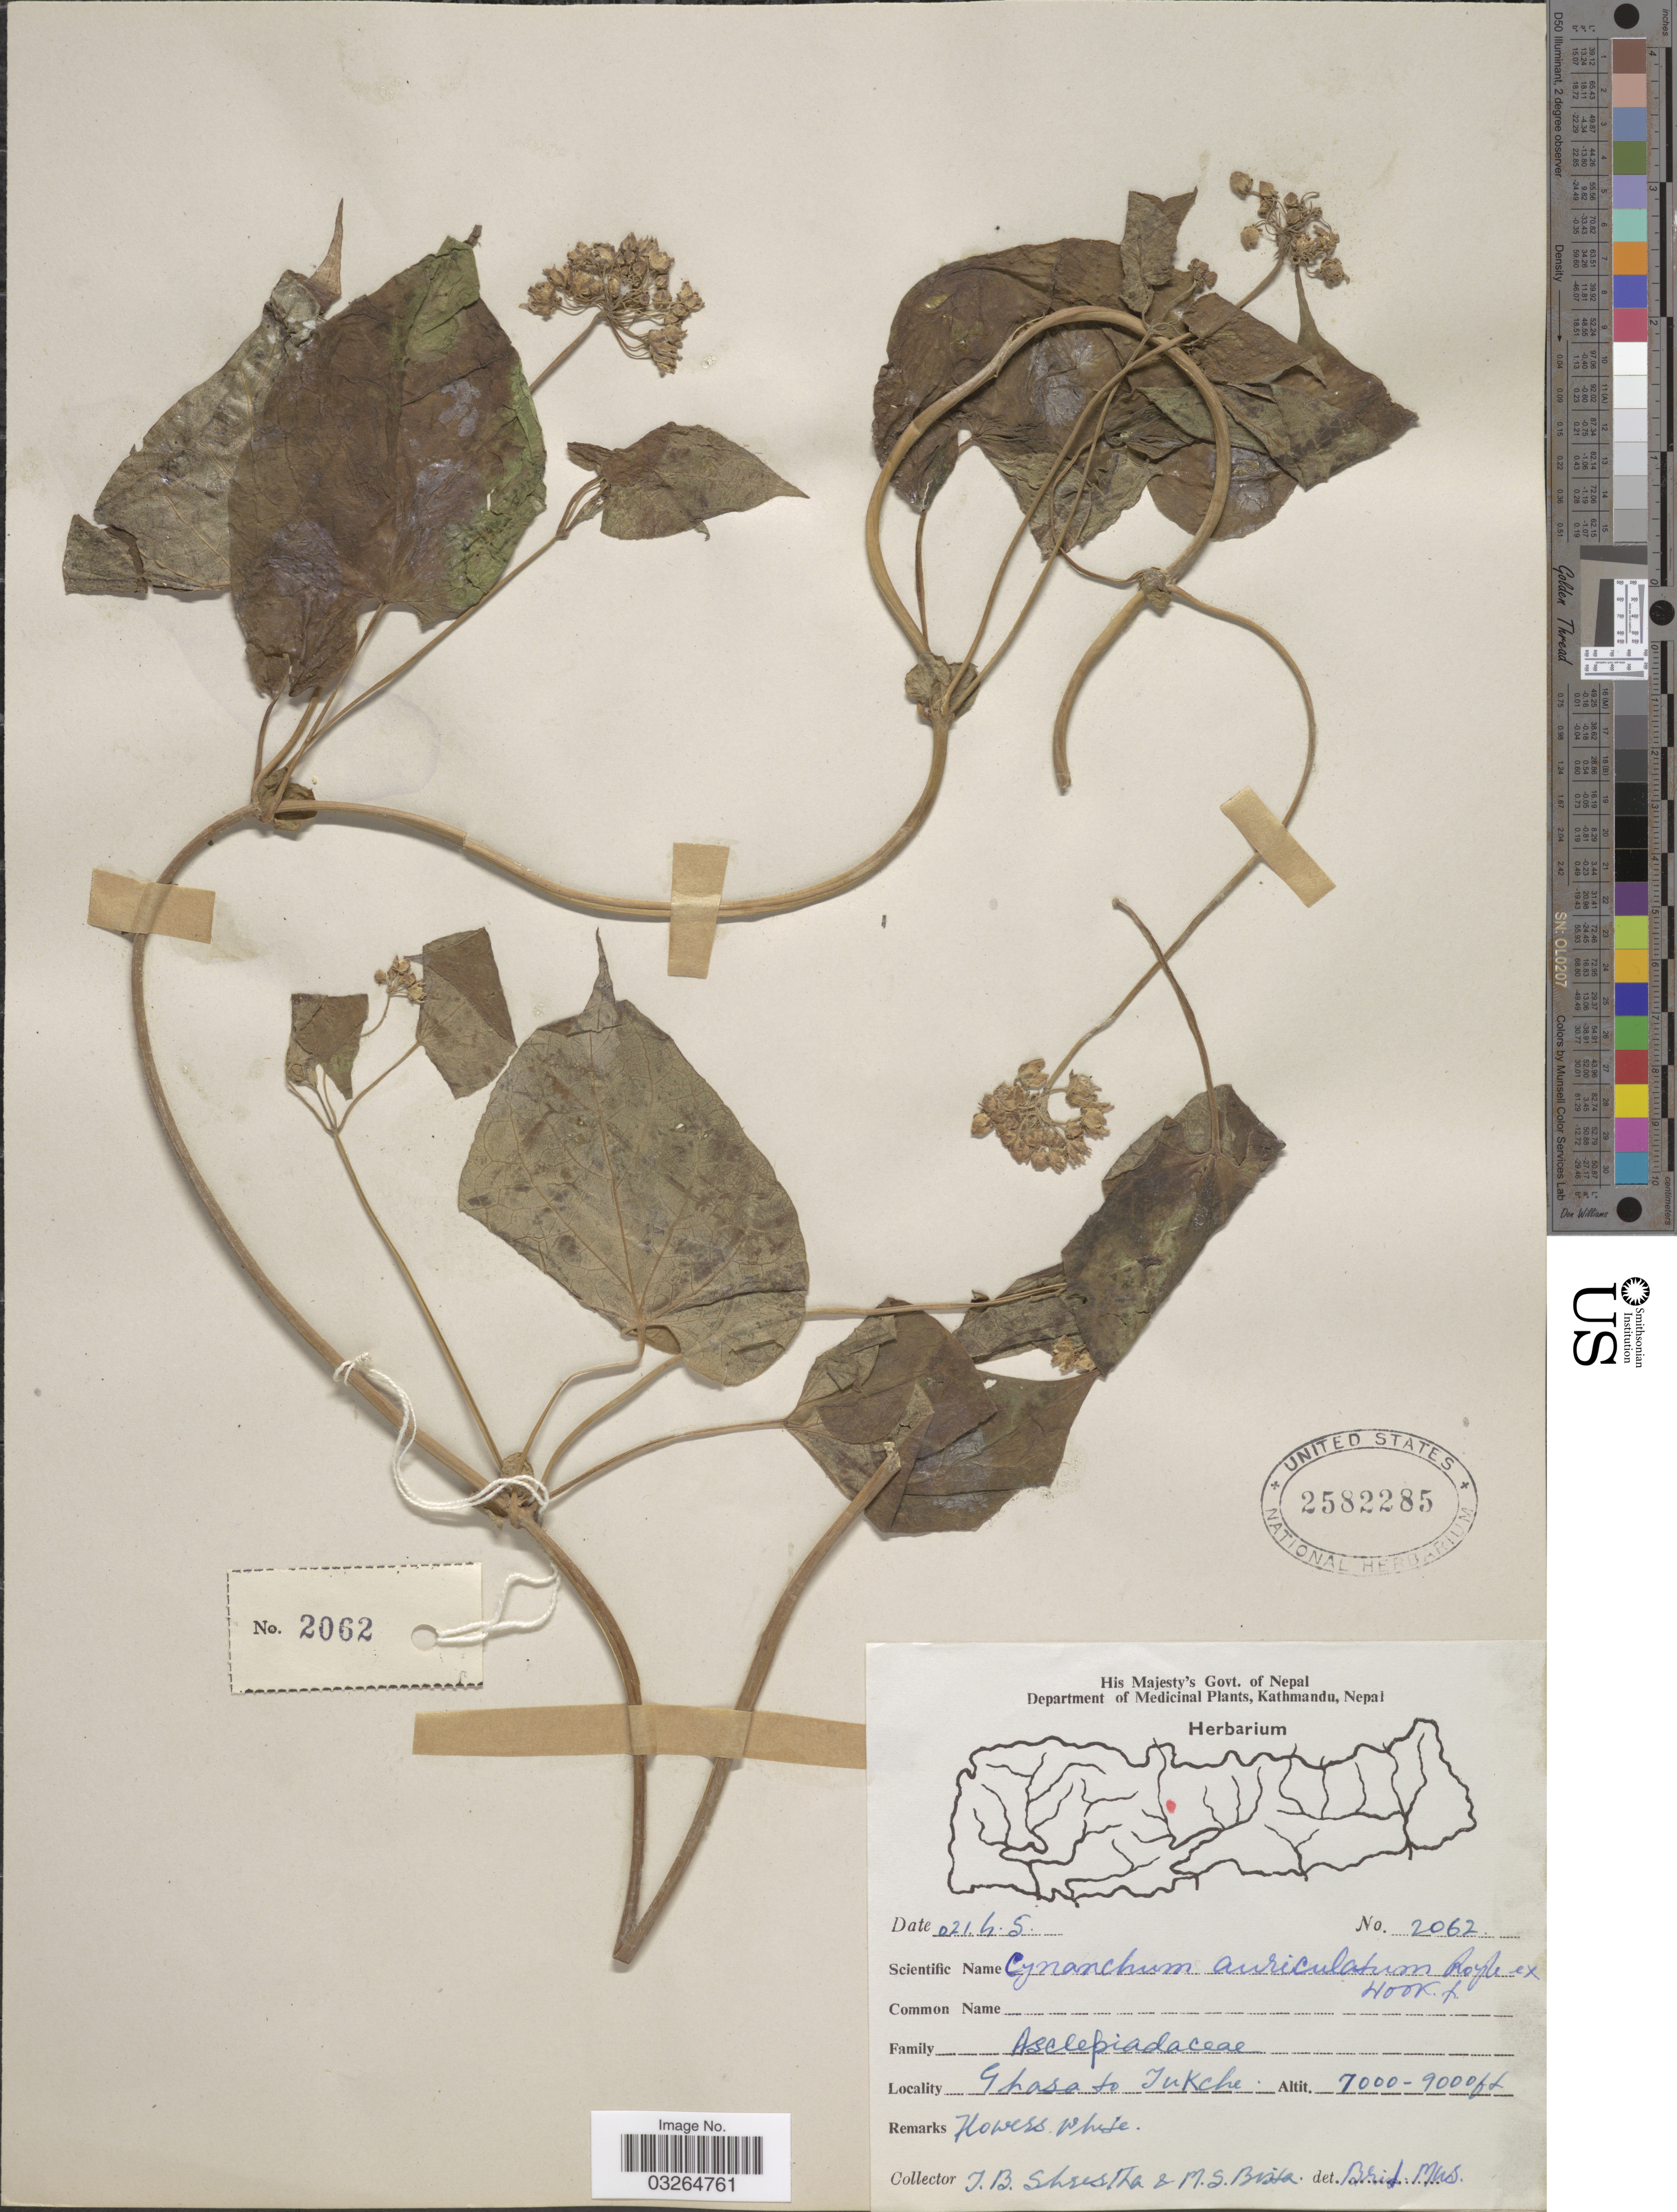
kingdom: Plantae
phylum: Tracheophyta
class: Magnoliopsida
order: Gentianales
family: Apocynaceae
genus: Cynanchum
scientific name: Cynanchum auriculatum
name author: Royle ex Wight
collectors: T. B. Shrestha & M. Bista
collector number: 2062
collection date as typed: Transcribed d/m/y: 21/6/5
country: Nepal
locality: Ghasa to Tukche.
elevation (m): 2134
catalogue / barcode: US 2582285